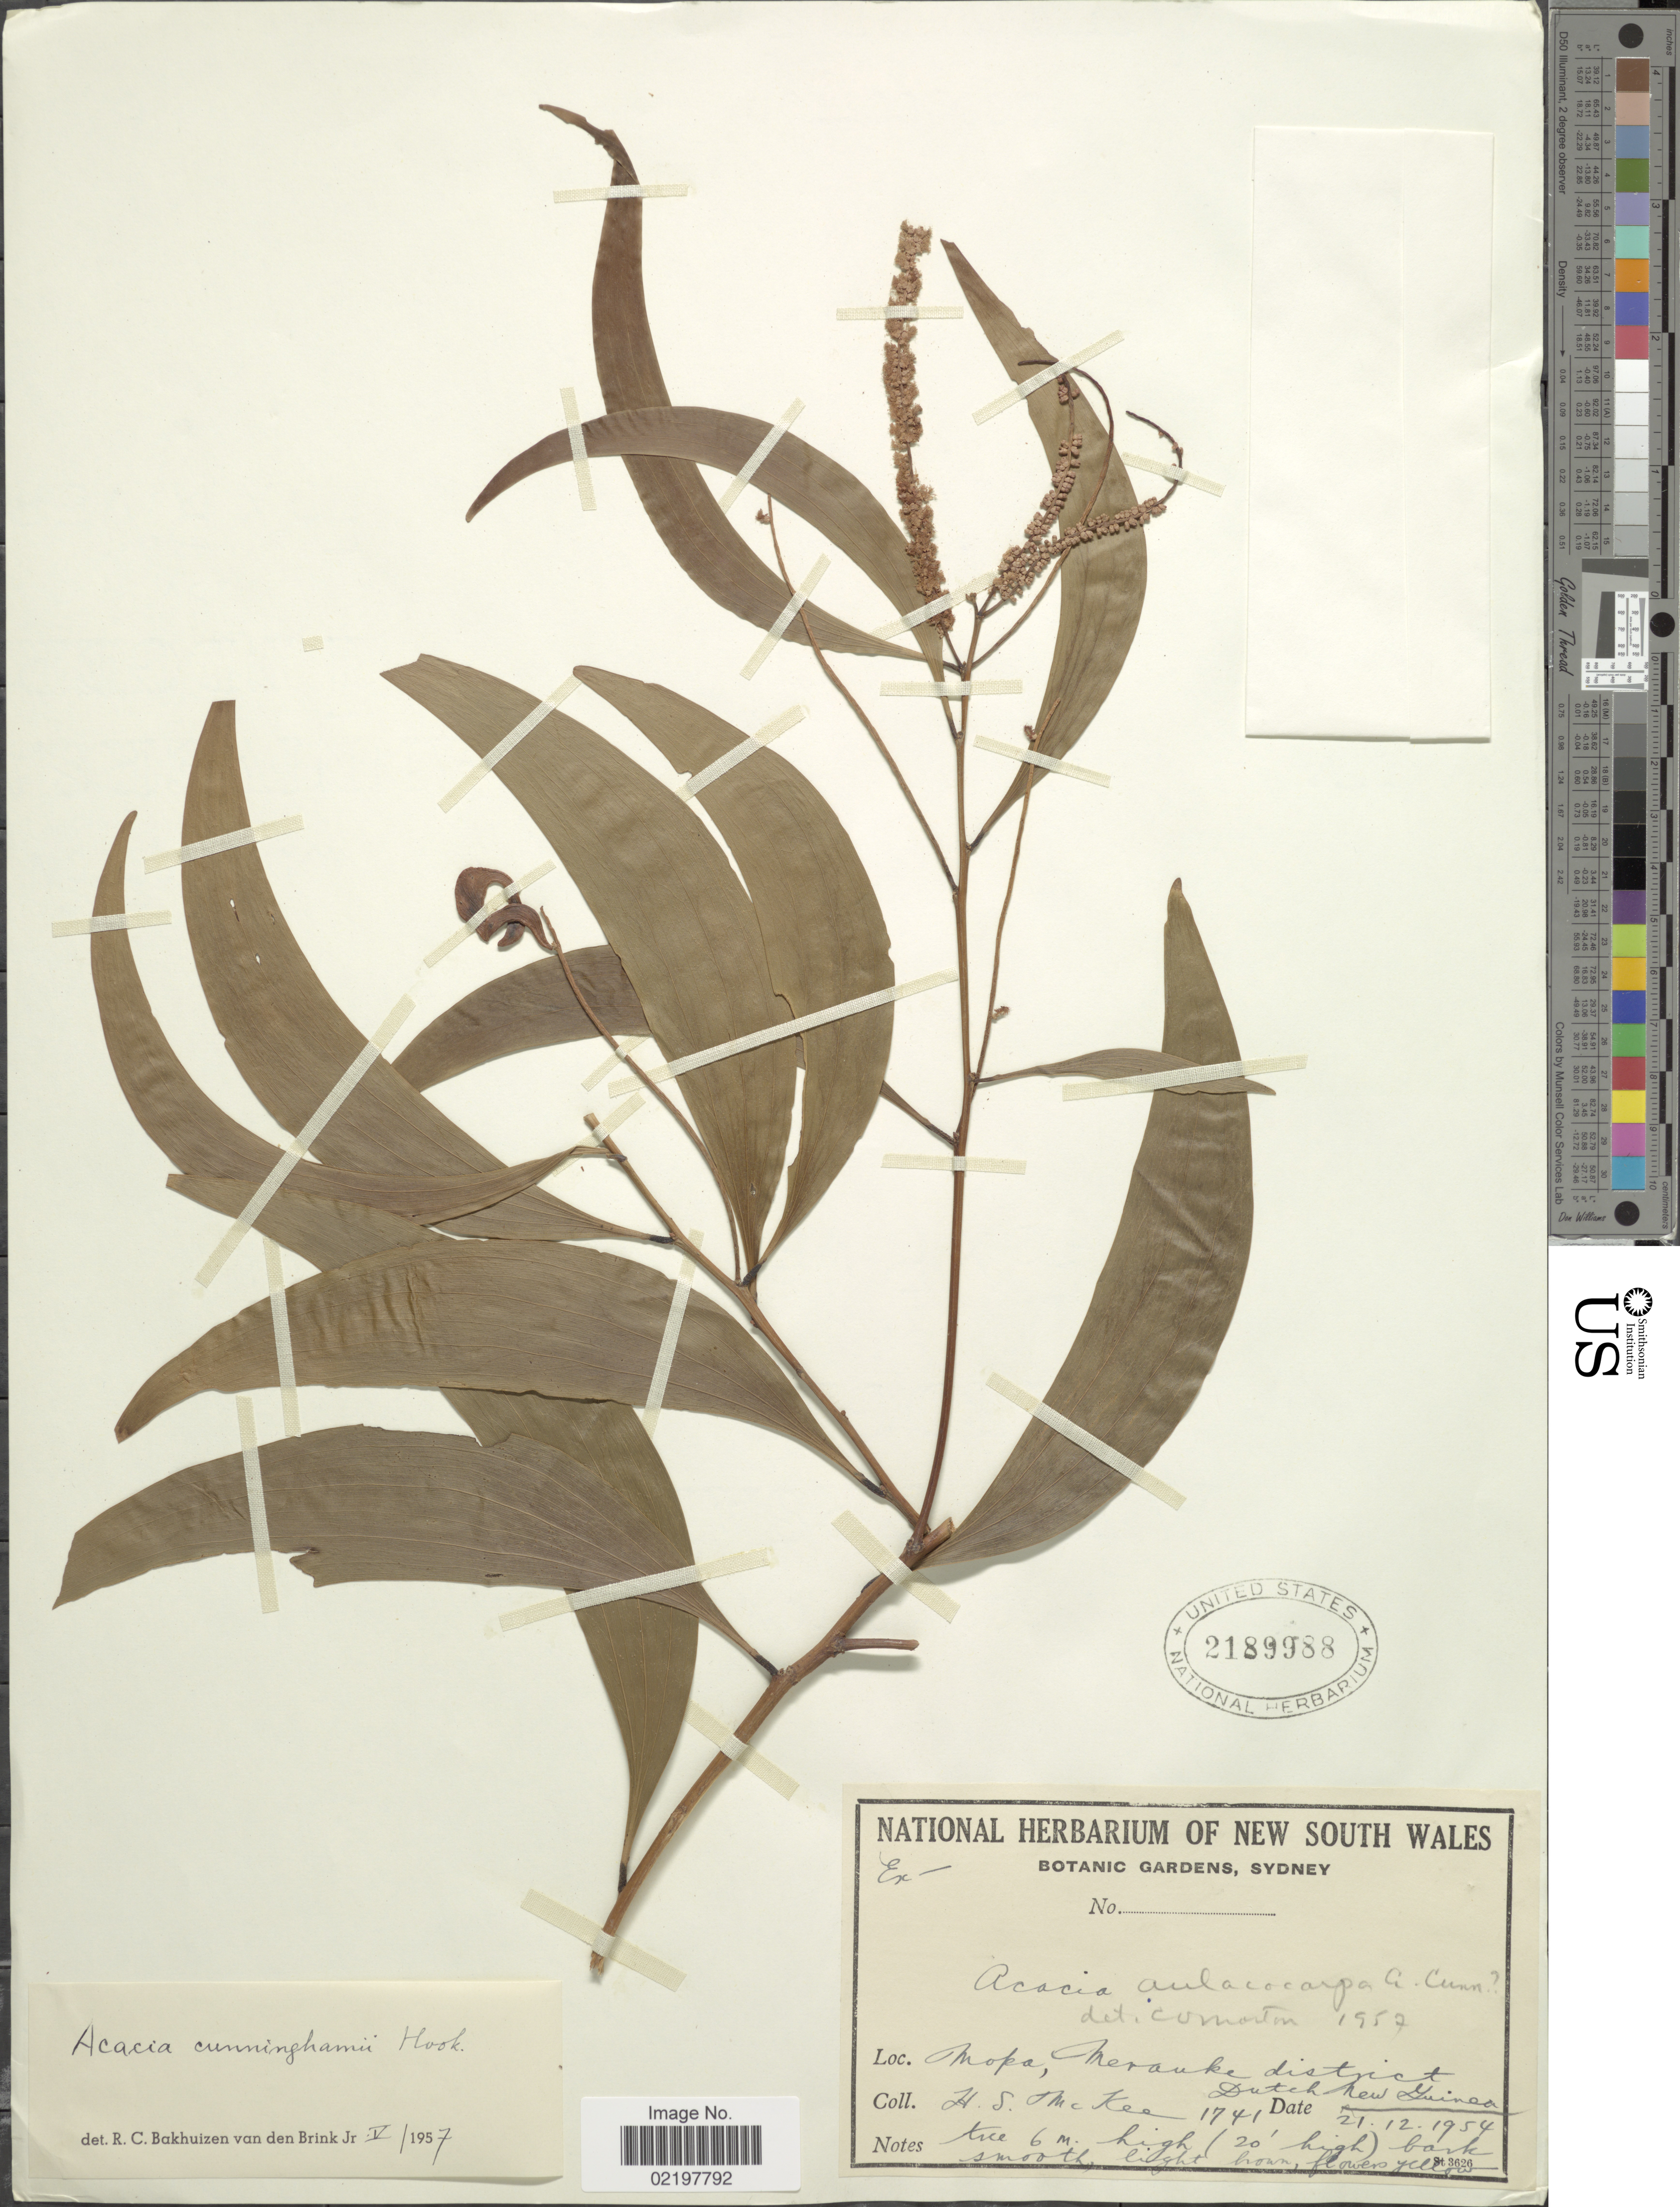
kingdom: Plantae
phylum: Tracheophyta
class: Magnoliopsida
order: Fabales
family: Fabaceae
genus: Acacia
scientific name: Acacia cunninghamii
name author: Hook.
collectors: H. S. McKee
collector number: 1741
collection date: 1954-12-21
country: Indonesia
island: New Guinea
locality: Mopa, Merauke District, Dutch New Guinea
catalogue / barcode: US 2189988